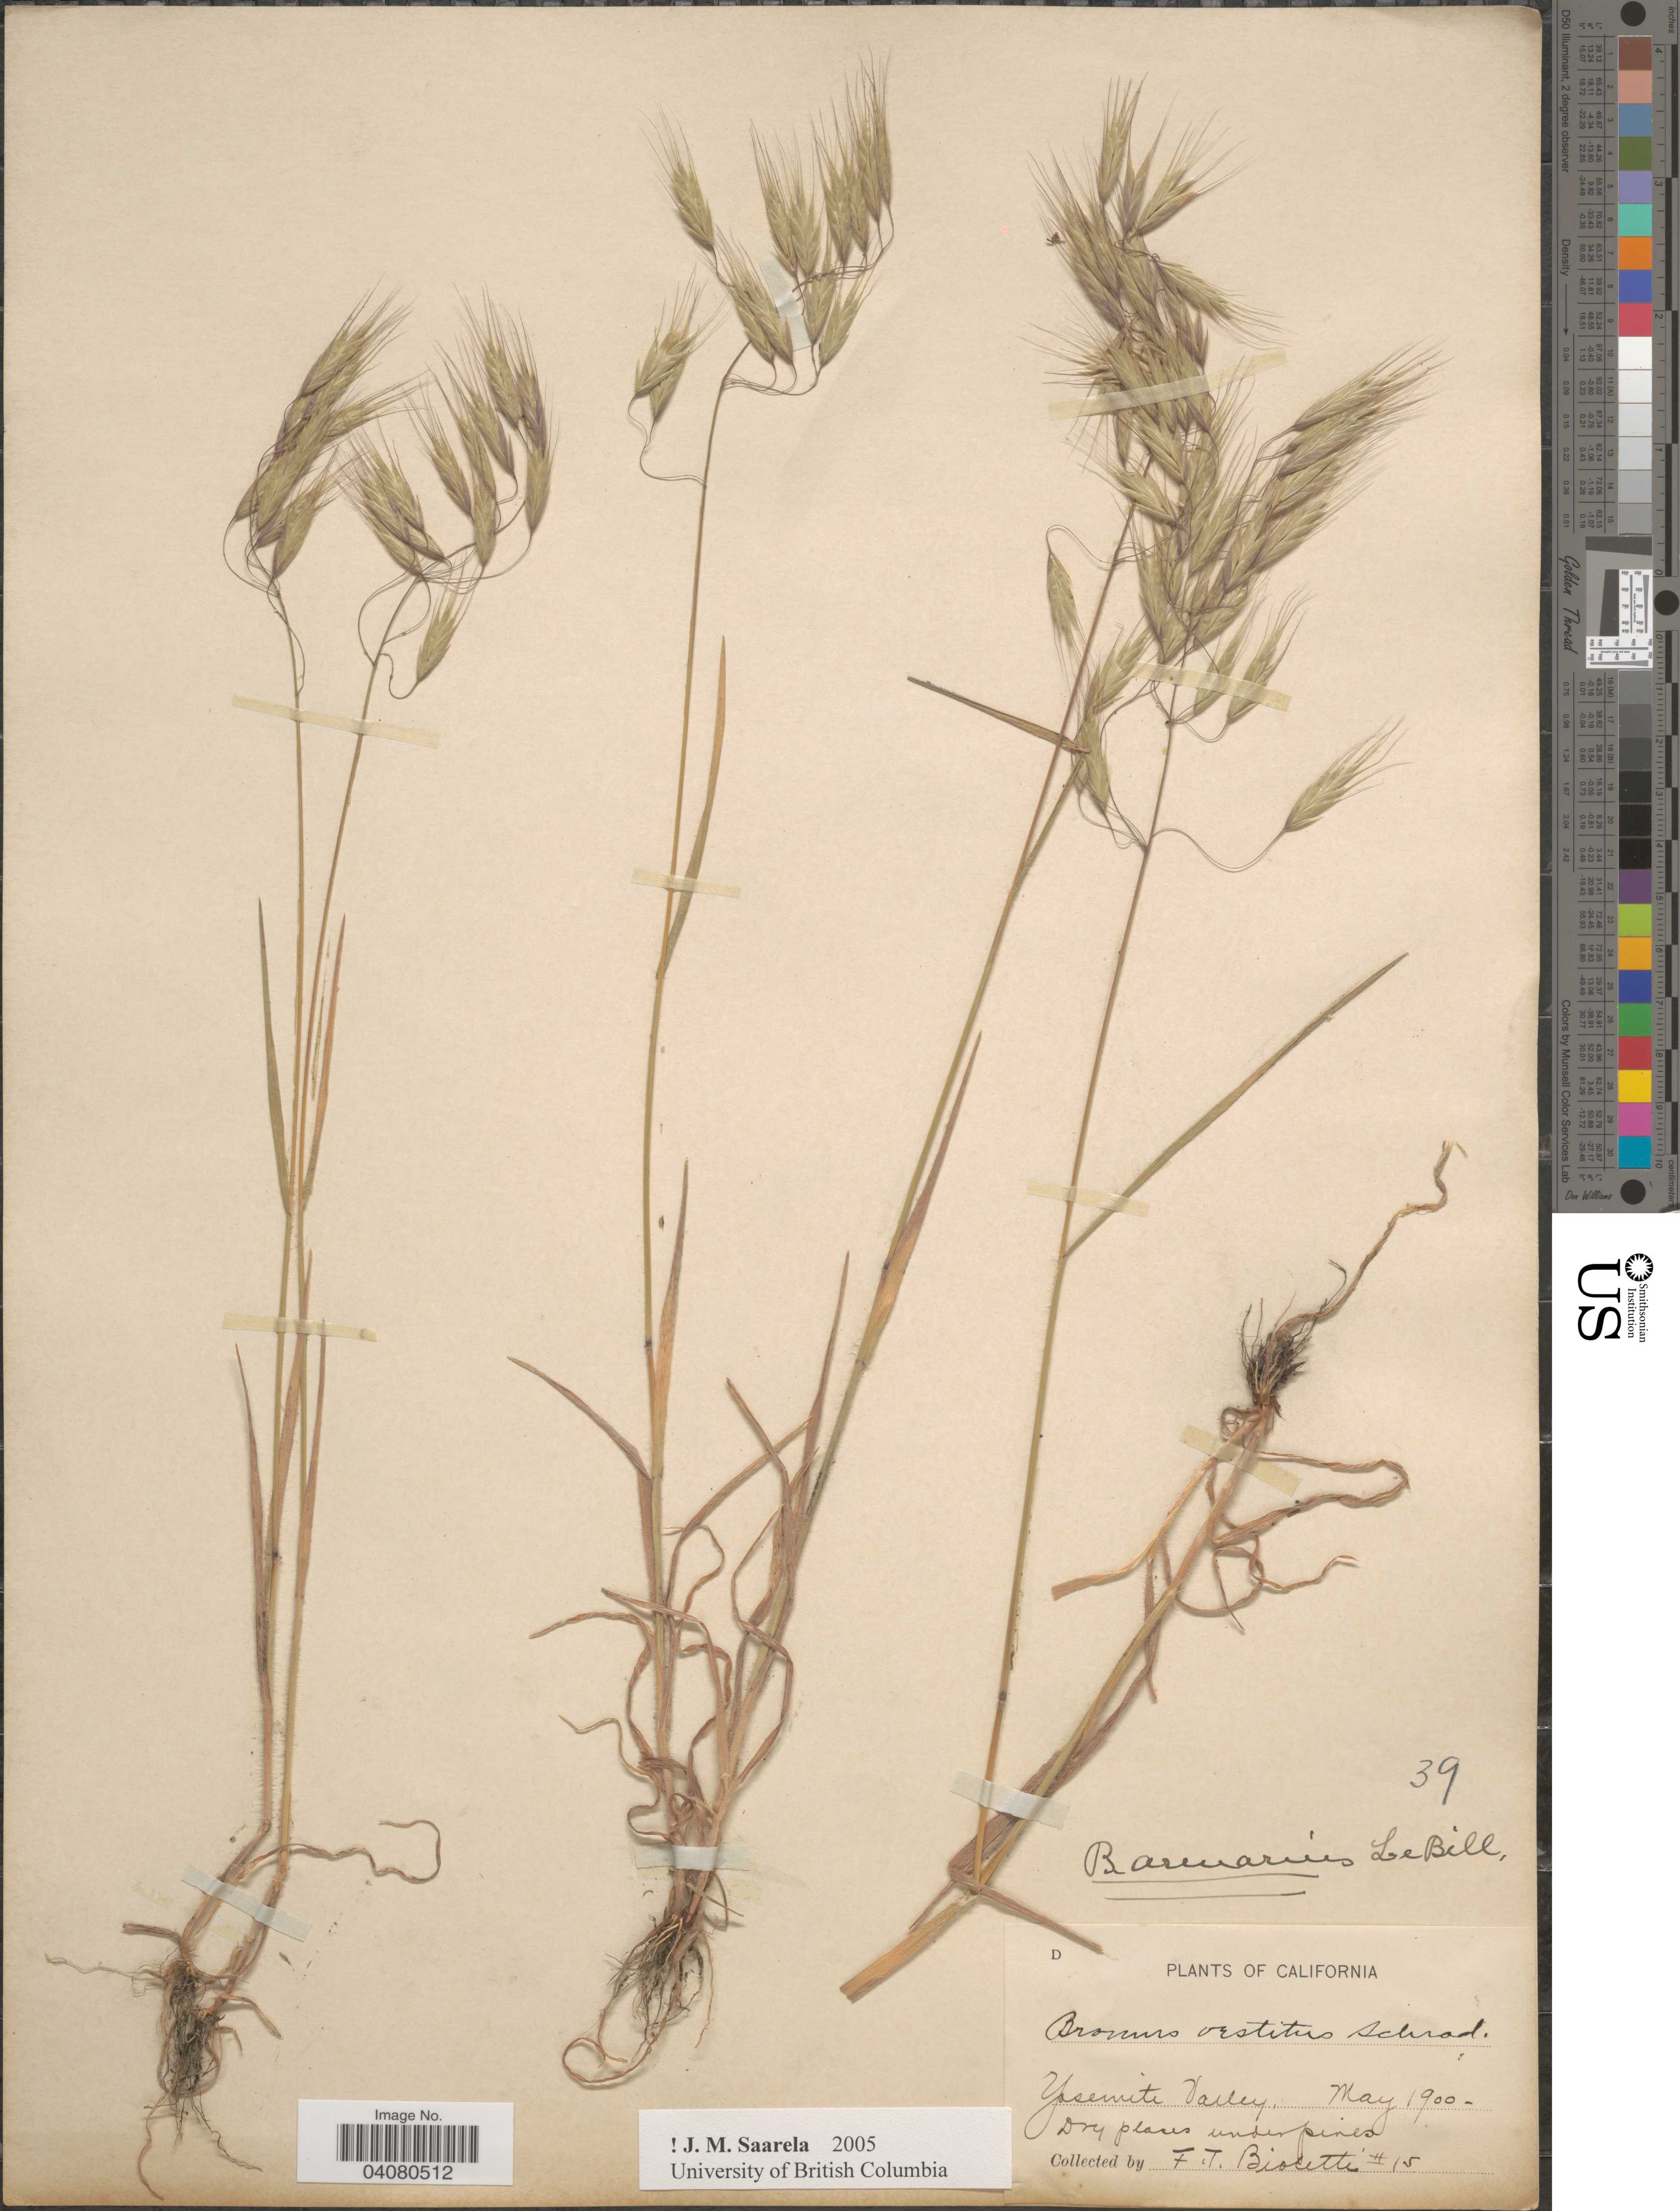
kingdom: Plantae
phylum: Tracheophyta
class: Liliopsida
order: Poales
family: Poaceae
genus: Bromus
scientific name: Bromus arizonicus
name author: (Shear) Stebbins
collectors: F. T. Bioletti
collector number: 15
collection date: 1900-05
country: United States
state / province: California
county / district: Mariposa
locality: Yosemite Valley.